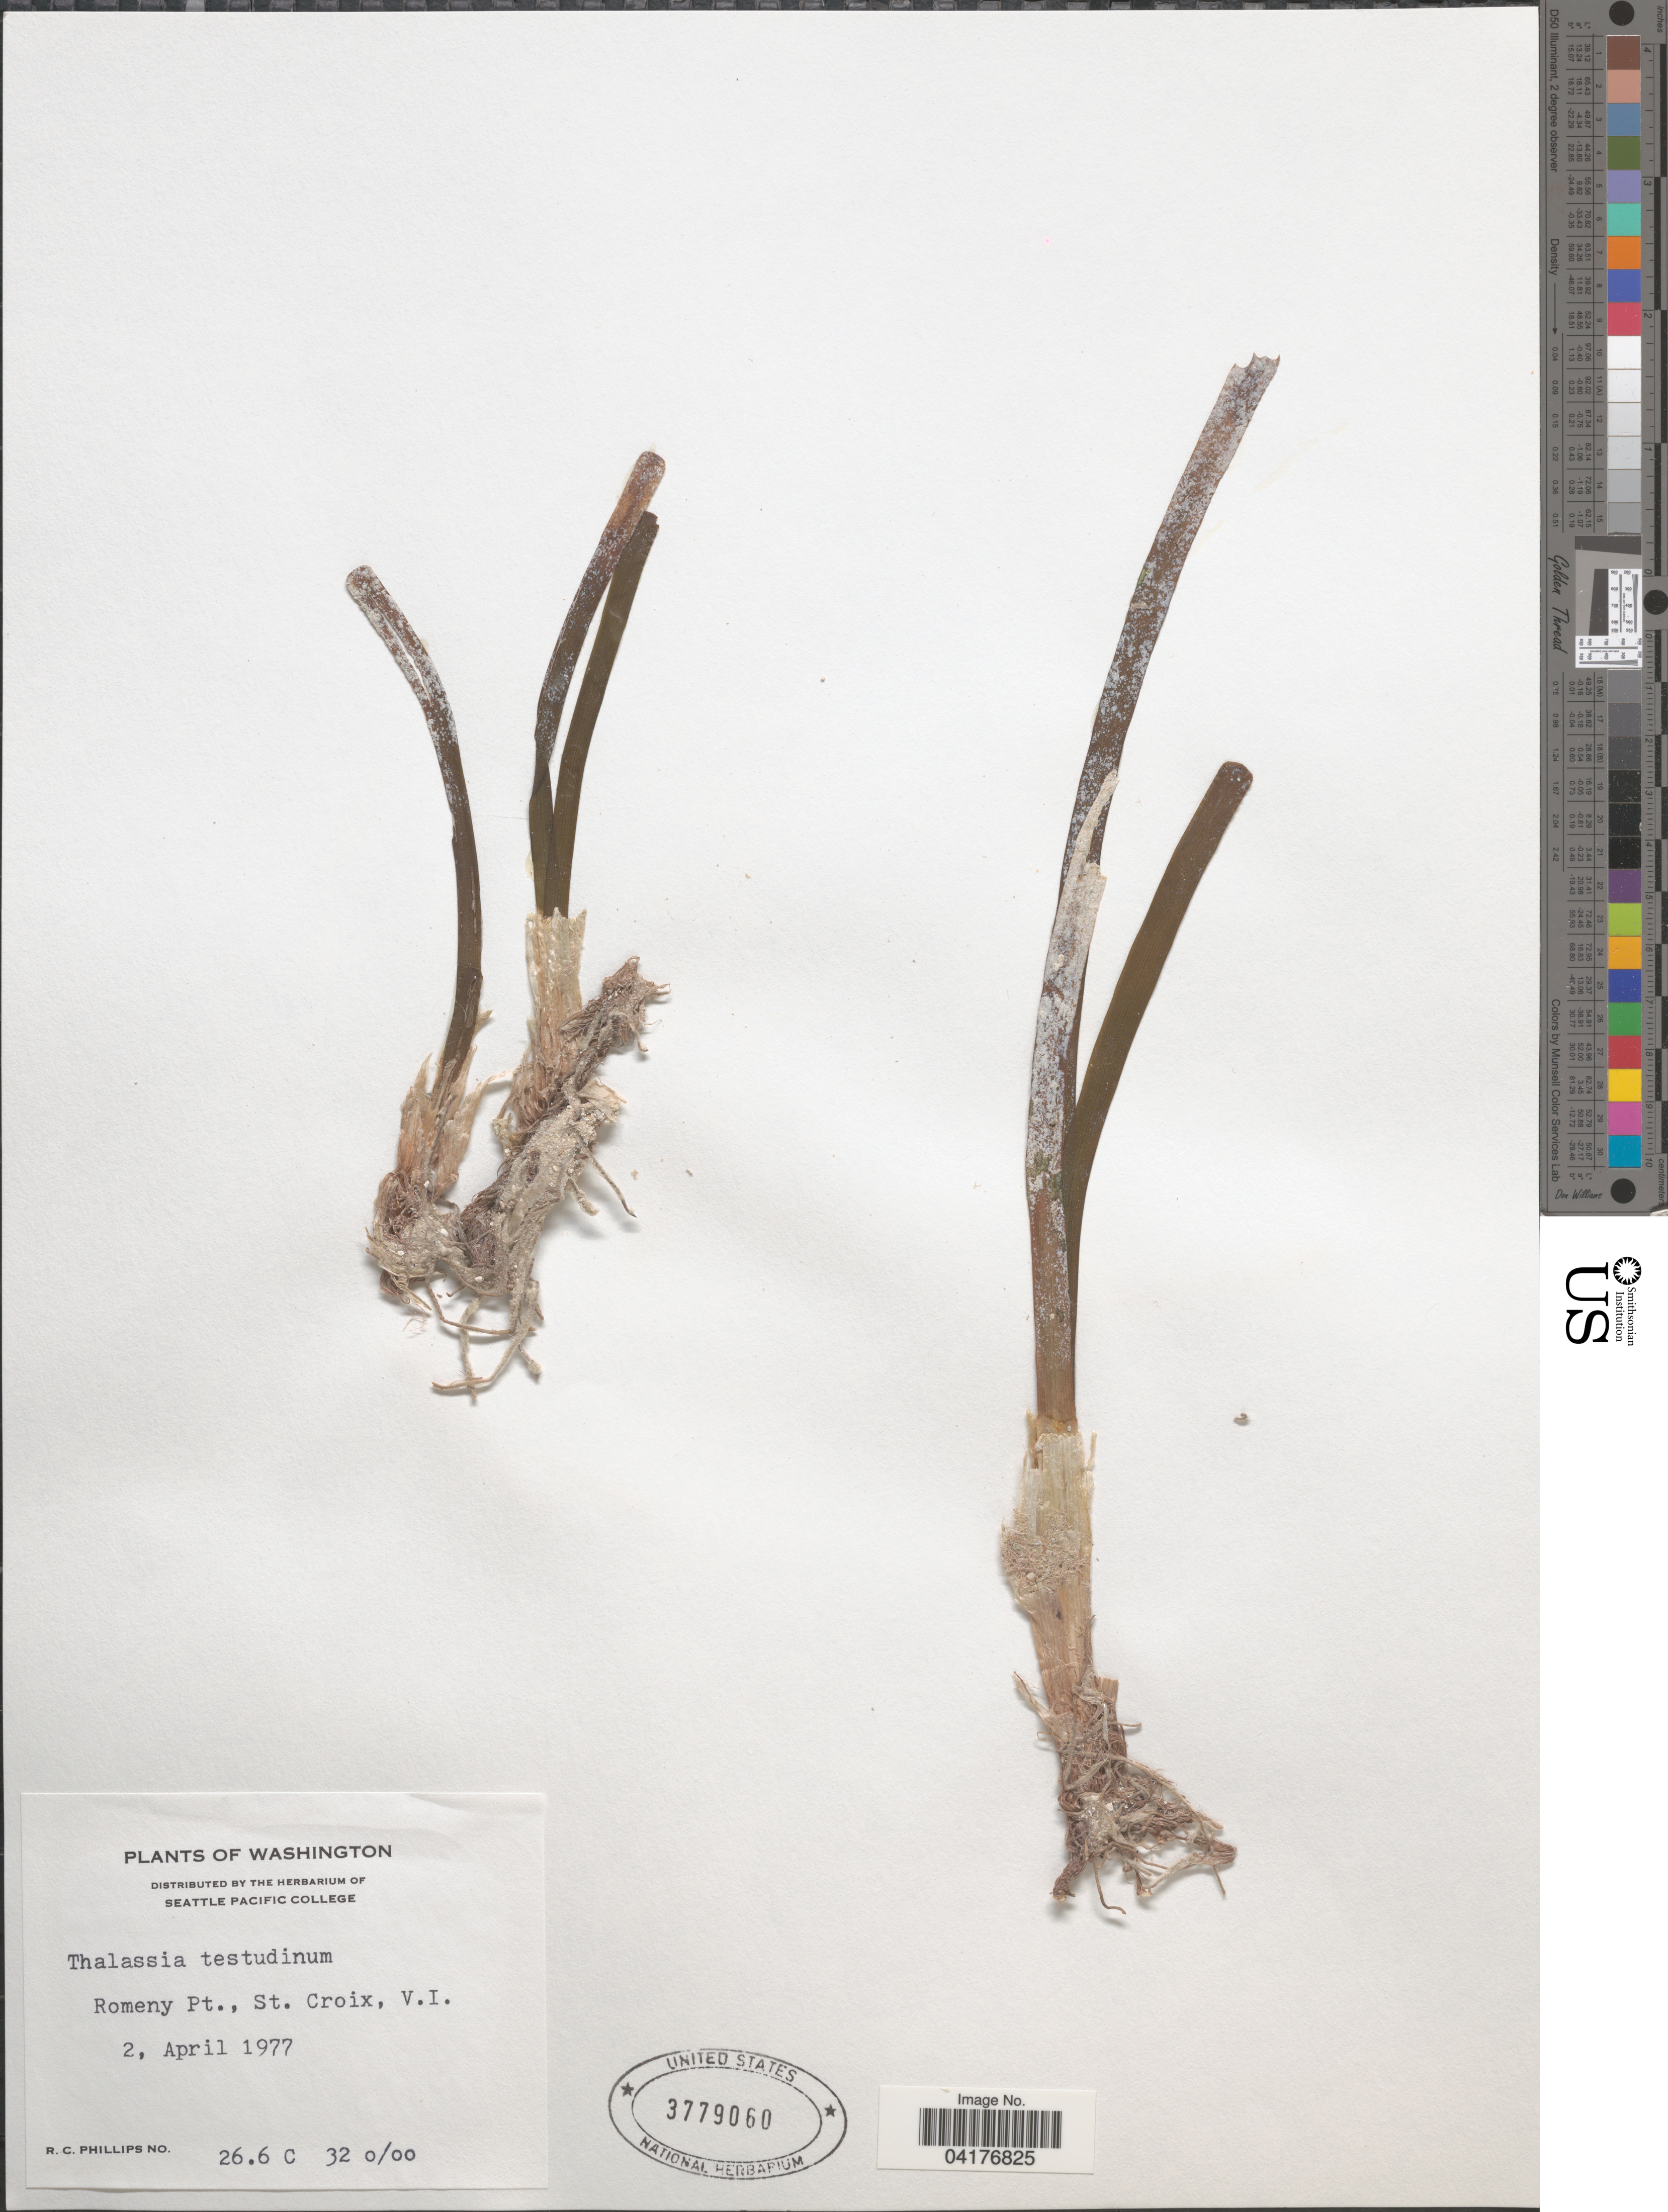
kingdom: Plantae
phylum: Tracheophyta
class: Liliopsida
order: Alismatales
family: Hydrocharitaceae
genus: Thalassia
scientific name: Thalassia testudinum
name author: Banks & Sol. ex K.D. Koenig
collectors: R. C. Phillips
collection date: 1977-04-02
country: U.S. Virgin Islands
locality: Romney Pt., St. Croix, V.I.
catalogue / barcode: US 3779060